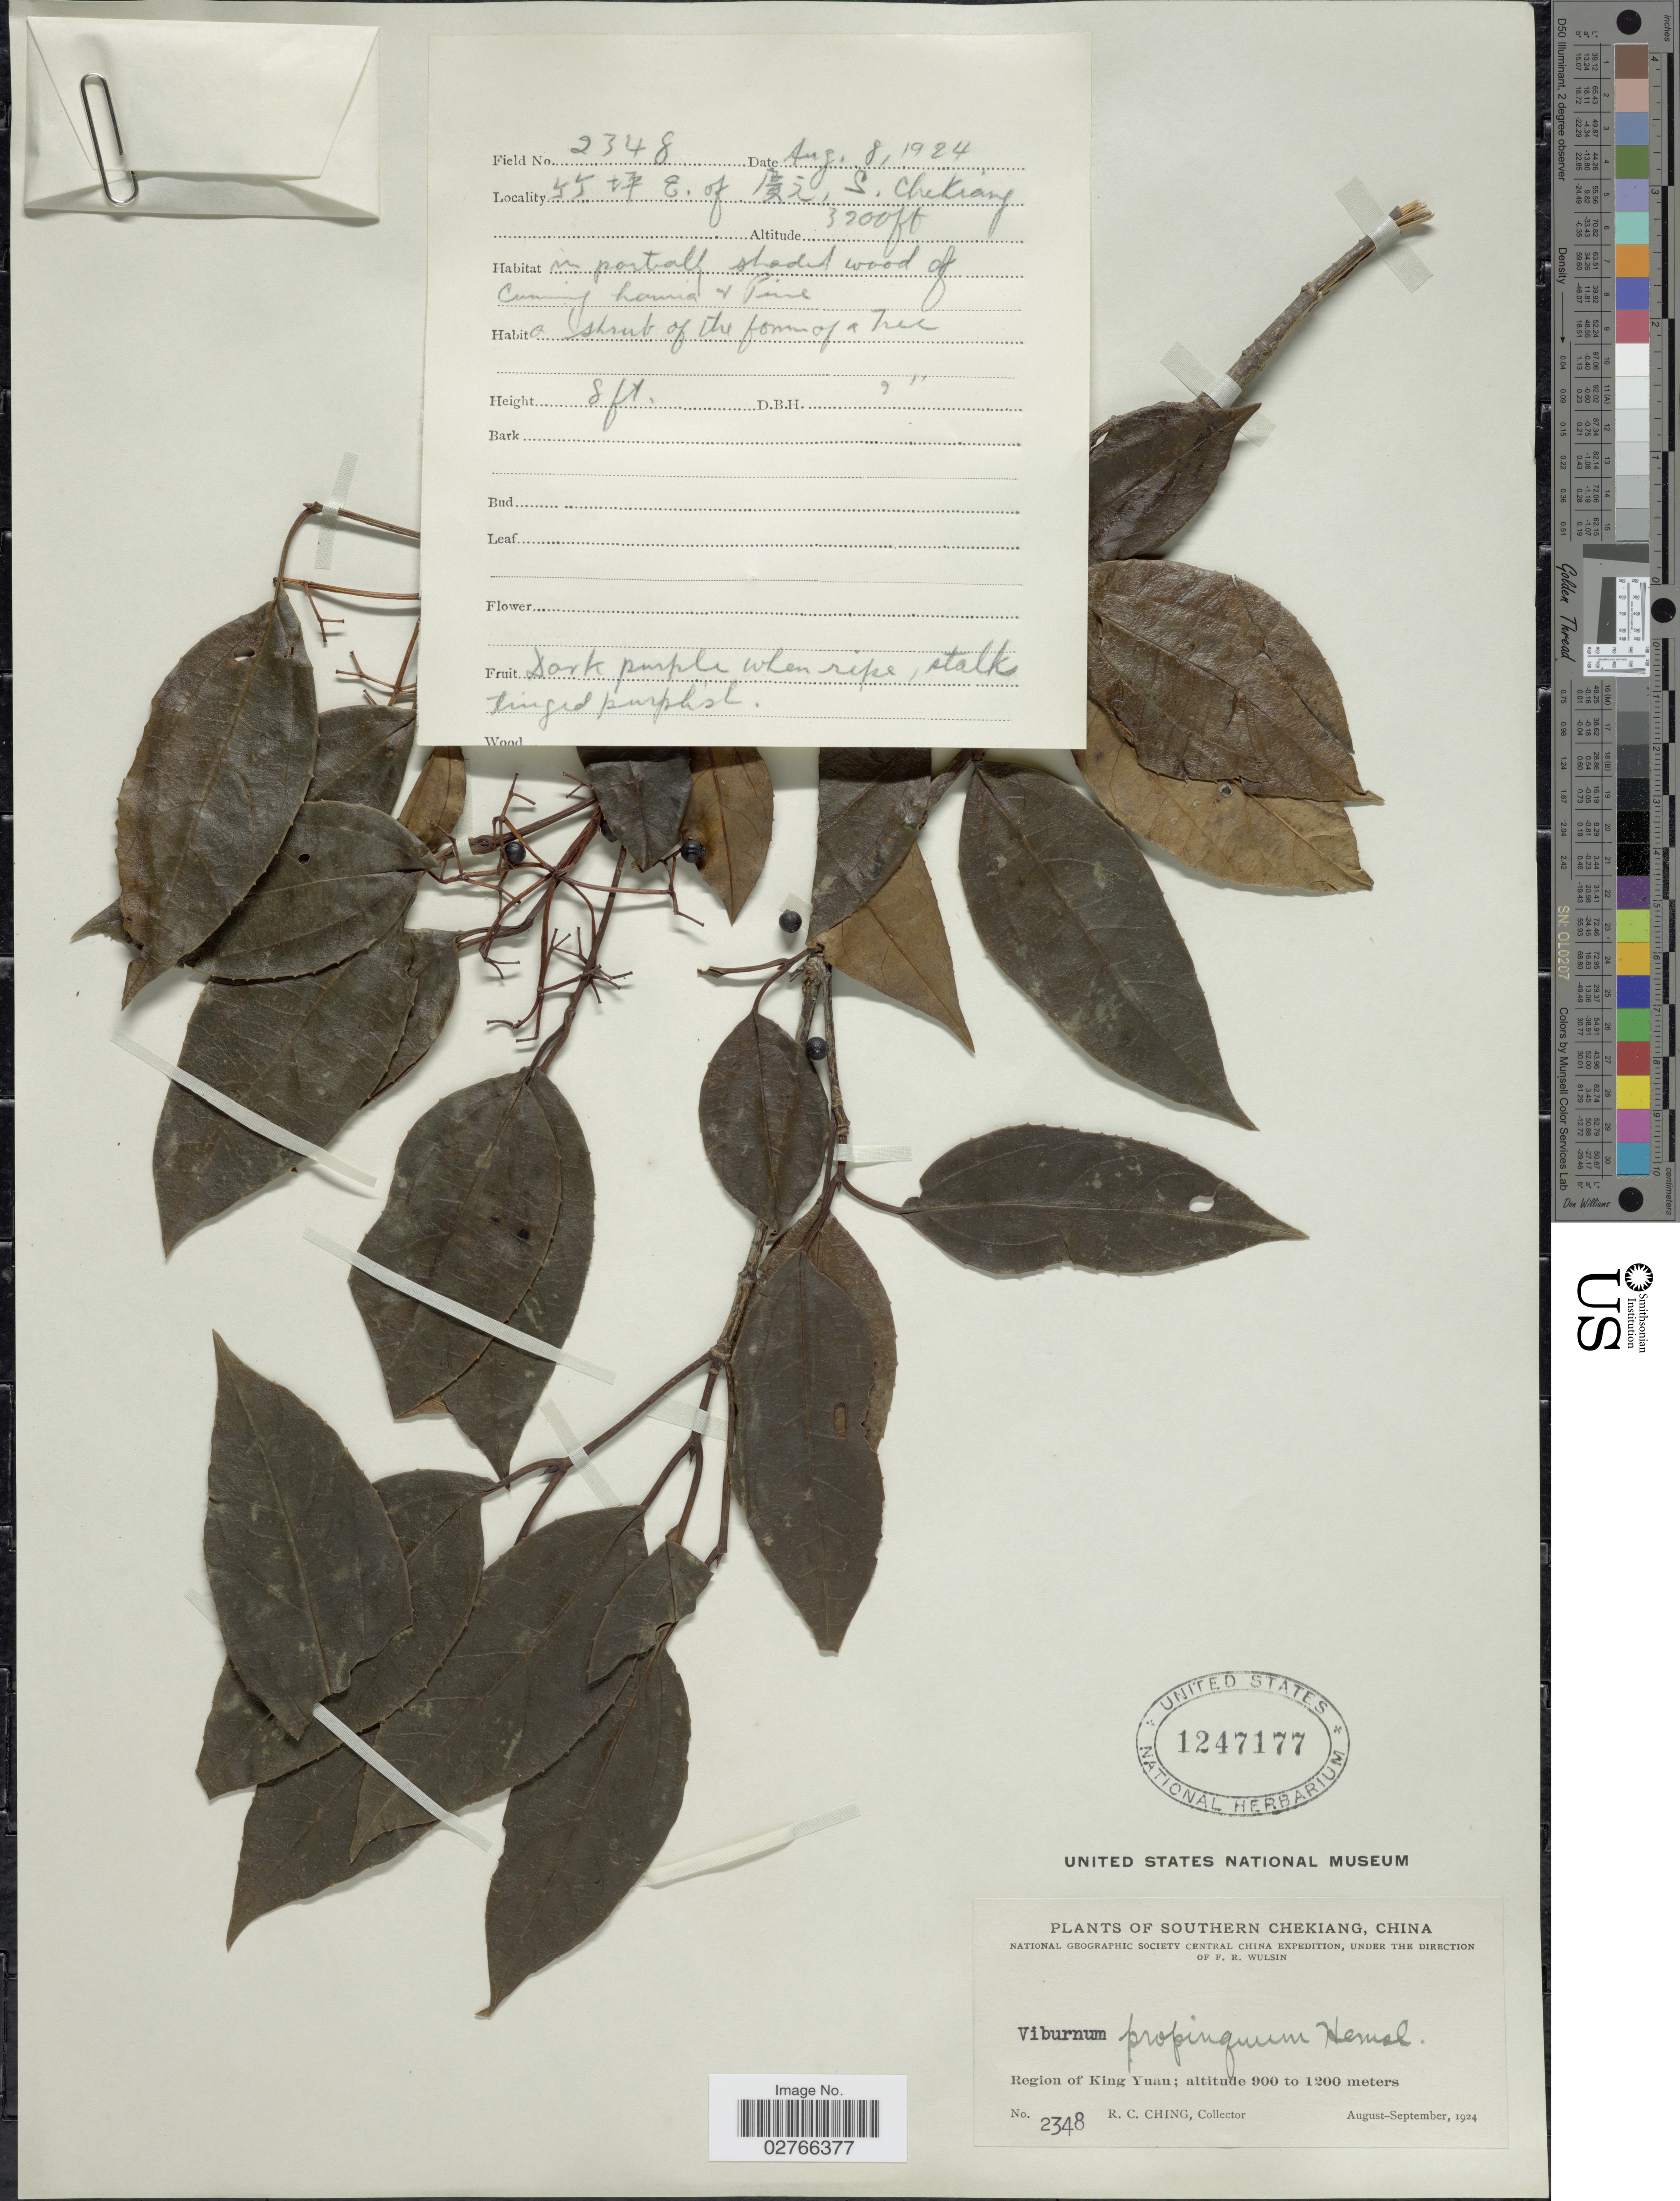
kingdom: Plantae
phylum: Tracheophyta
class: Magnoliopsida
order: Dipsacales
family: Viburnaceae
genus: Viburnum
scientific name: Viburnum propinquum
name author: Hemsl. in F.B. Forbes & Hemsl.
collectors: R. C. Ching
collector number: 2348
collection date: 1924-08-08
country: China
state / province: Zhejiang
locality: Region of King Yuan. 55 E. of, S. Chekiang.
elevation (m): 975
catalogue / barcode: US 1247177